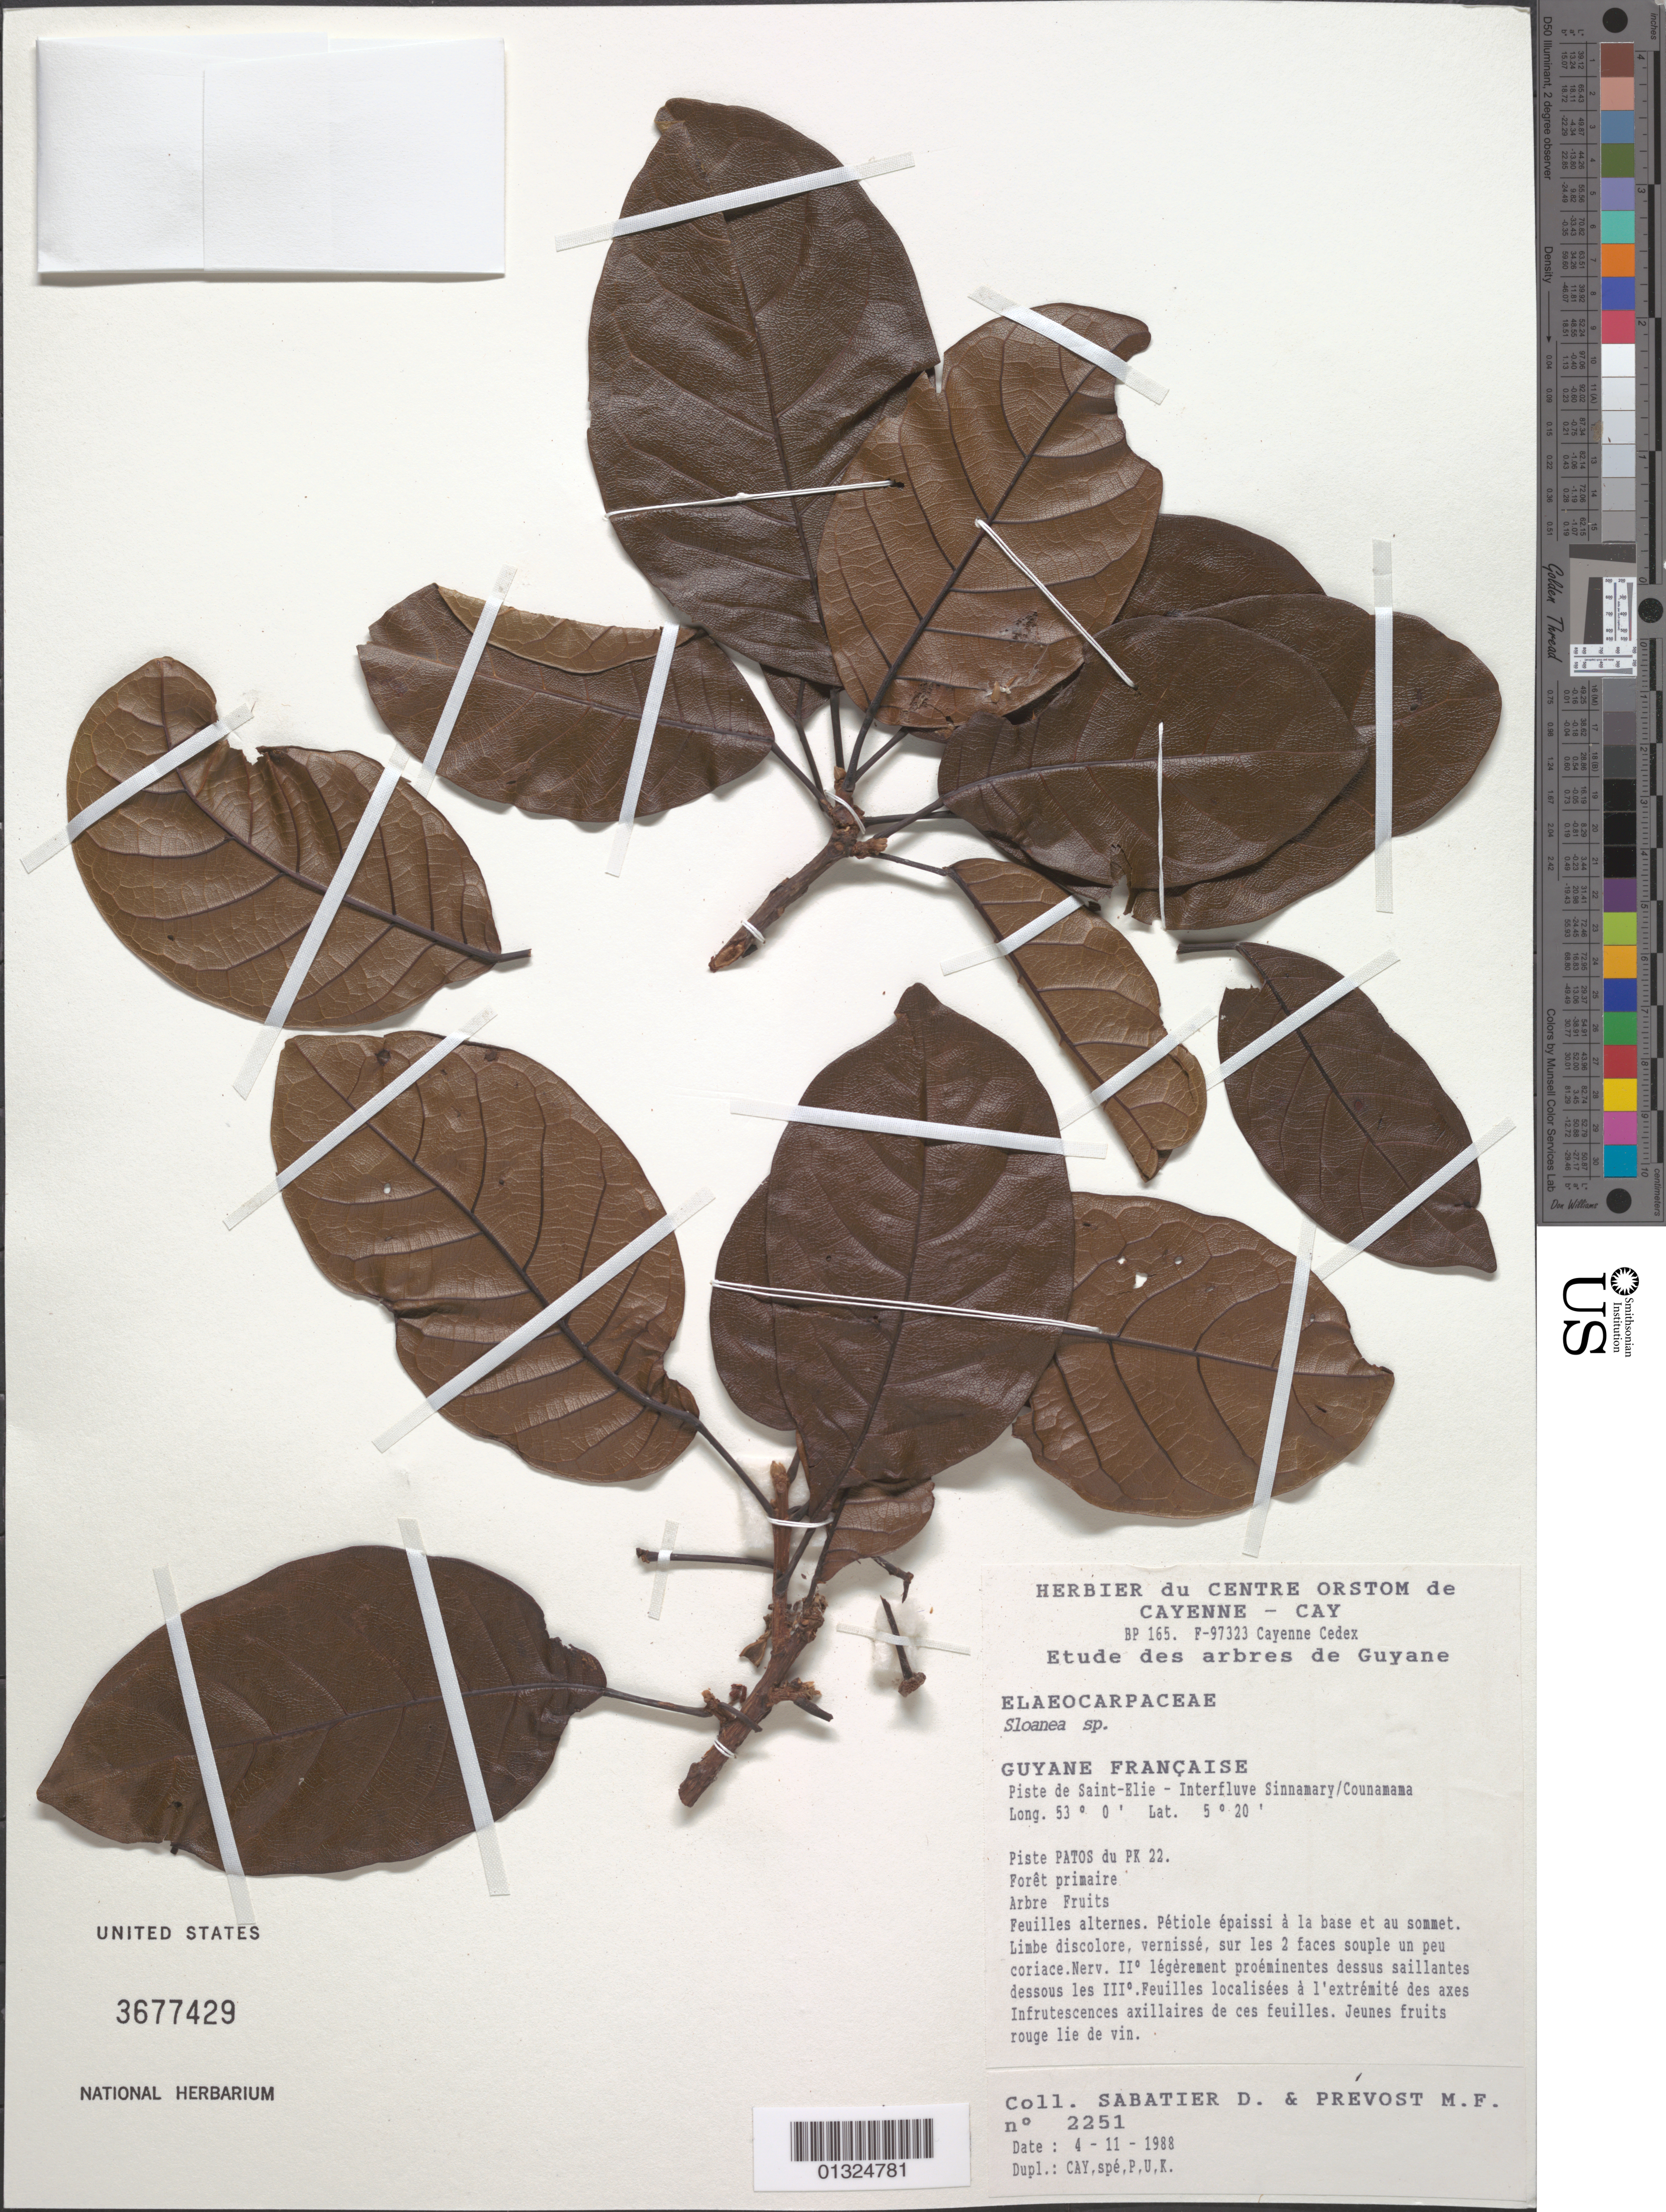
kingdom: Plantae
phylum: Tracheophyta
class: Magnoliopsida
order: Oxalidales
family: Elaeocarpaceae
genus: Sloanea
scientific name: Sloanea sp.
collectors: D. Sabatier & M.-F. Prévost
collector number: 2251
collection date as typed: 4-Nov-88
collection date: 1988-11-04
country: French Guiana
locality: Piste de Saint-Élie, interfleuve Sinnamary-Counamama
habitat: Primary forest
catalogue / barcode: US 3677429